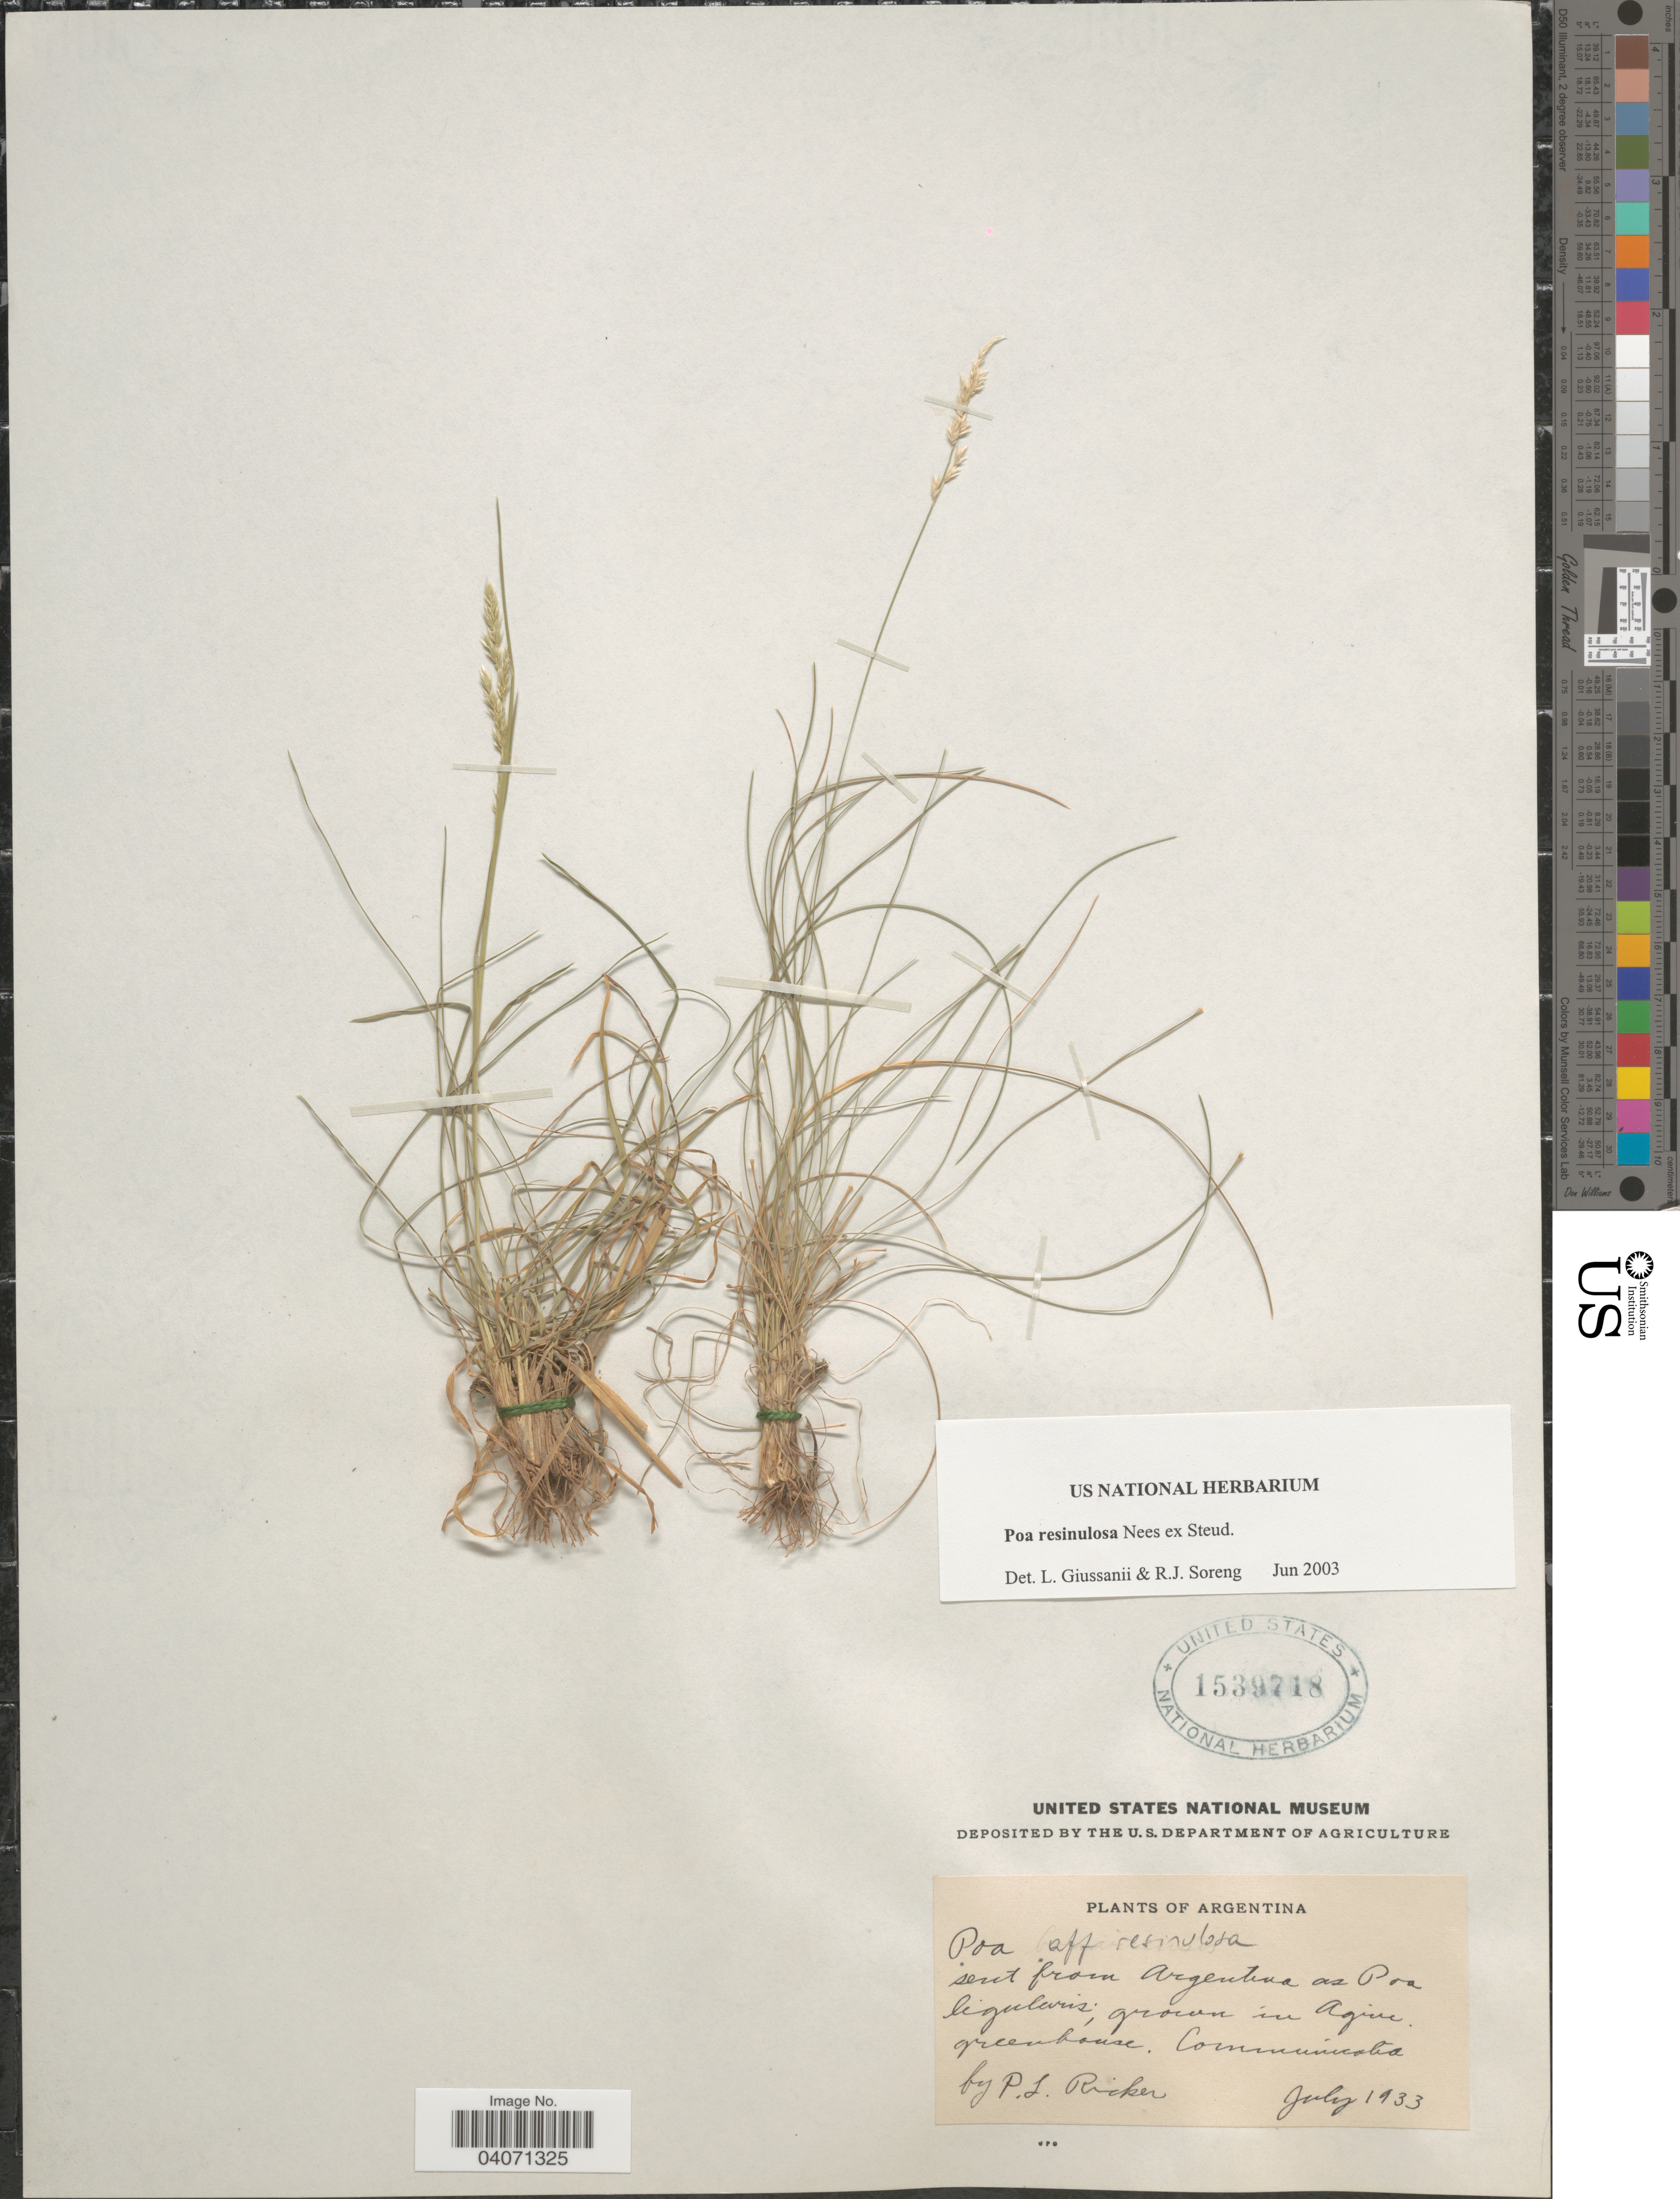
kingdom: Plantae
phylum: Tracheophyta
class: Liliopsida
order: Poales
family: Poaceae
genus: Poa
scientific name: Poa resinulosa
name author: Nees ex Steud.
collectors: P. Ricker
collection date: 1933-07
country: Argentina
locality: In Agric. greenhouse.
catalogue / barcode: US 1539718